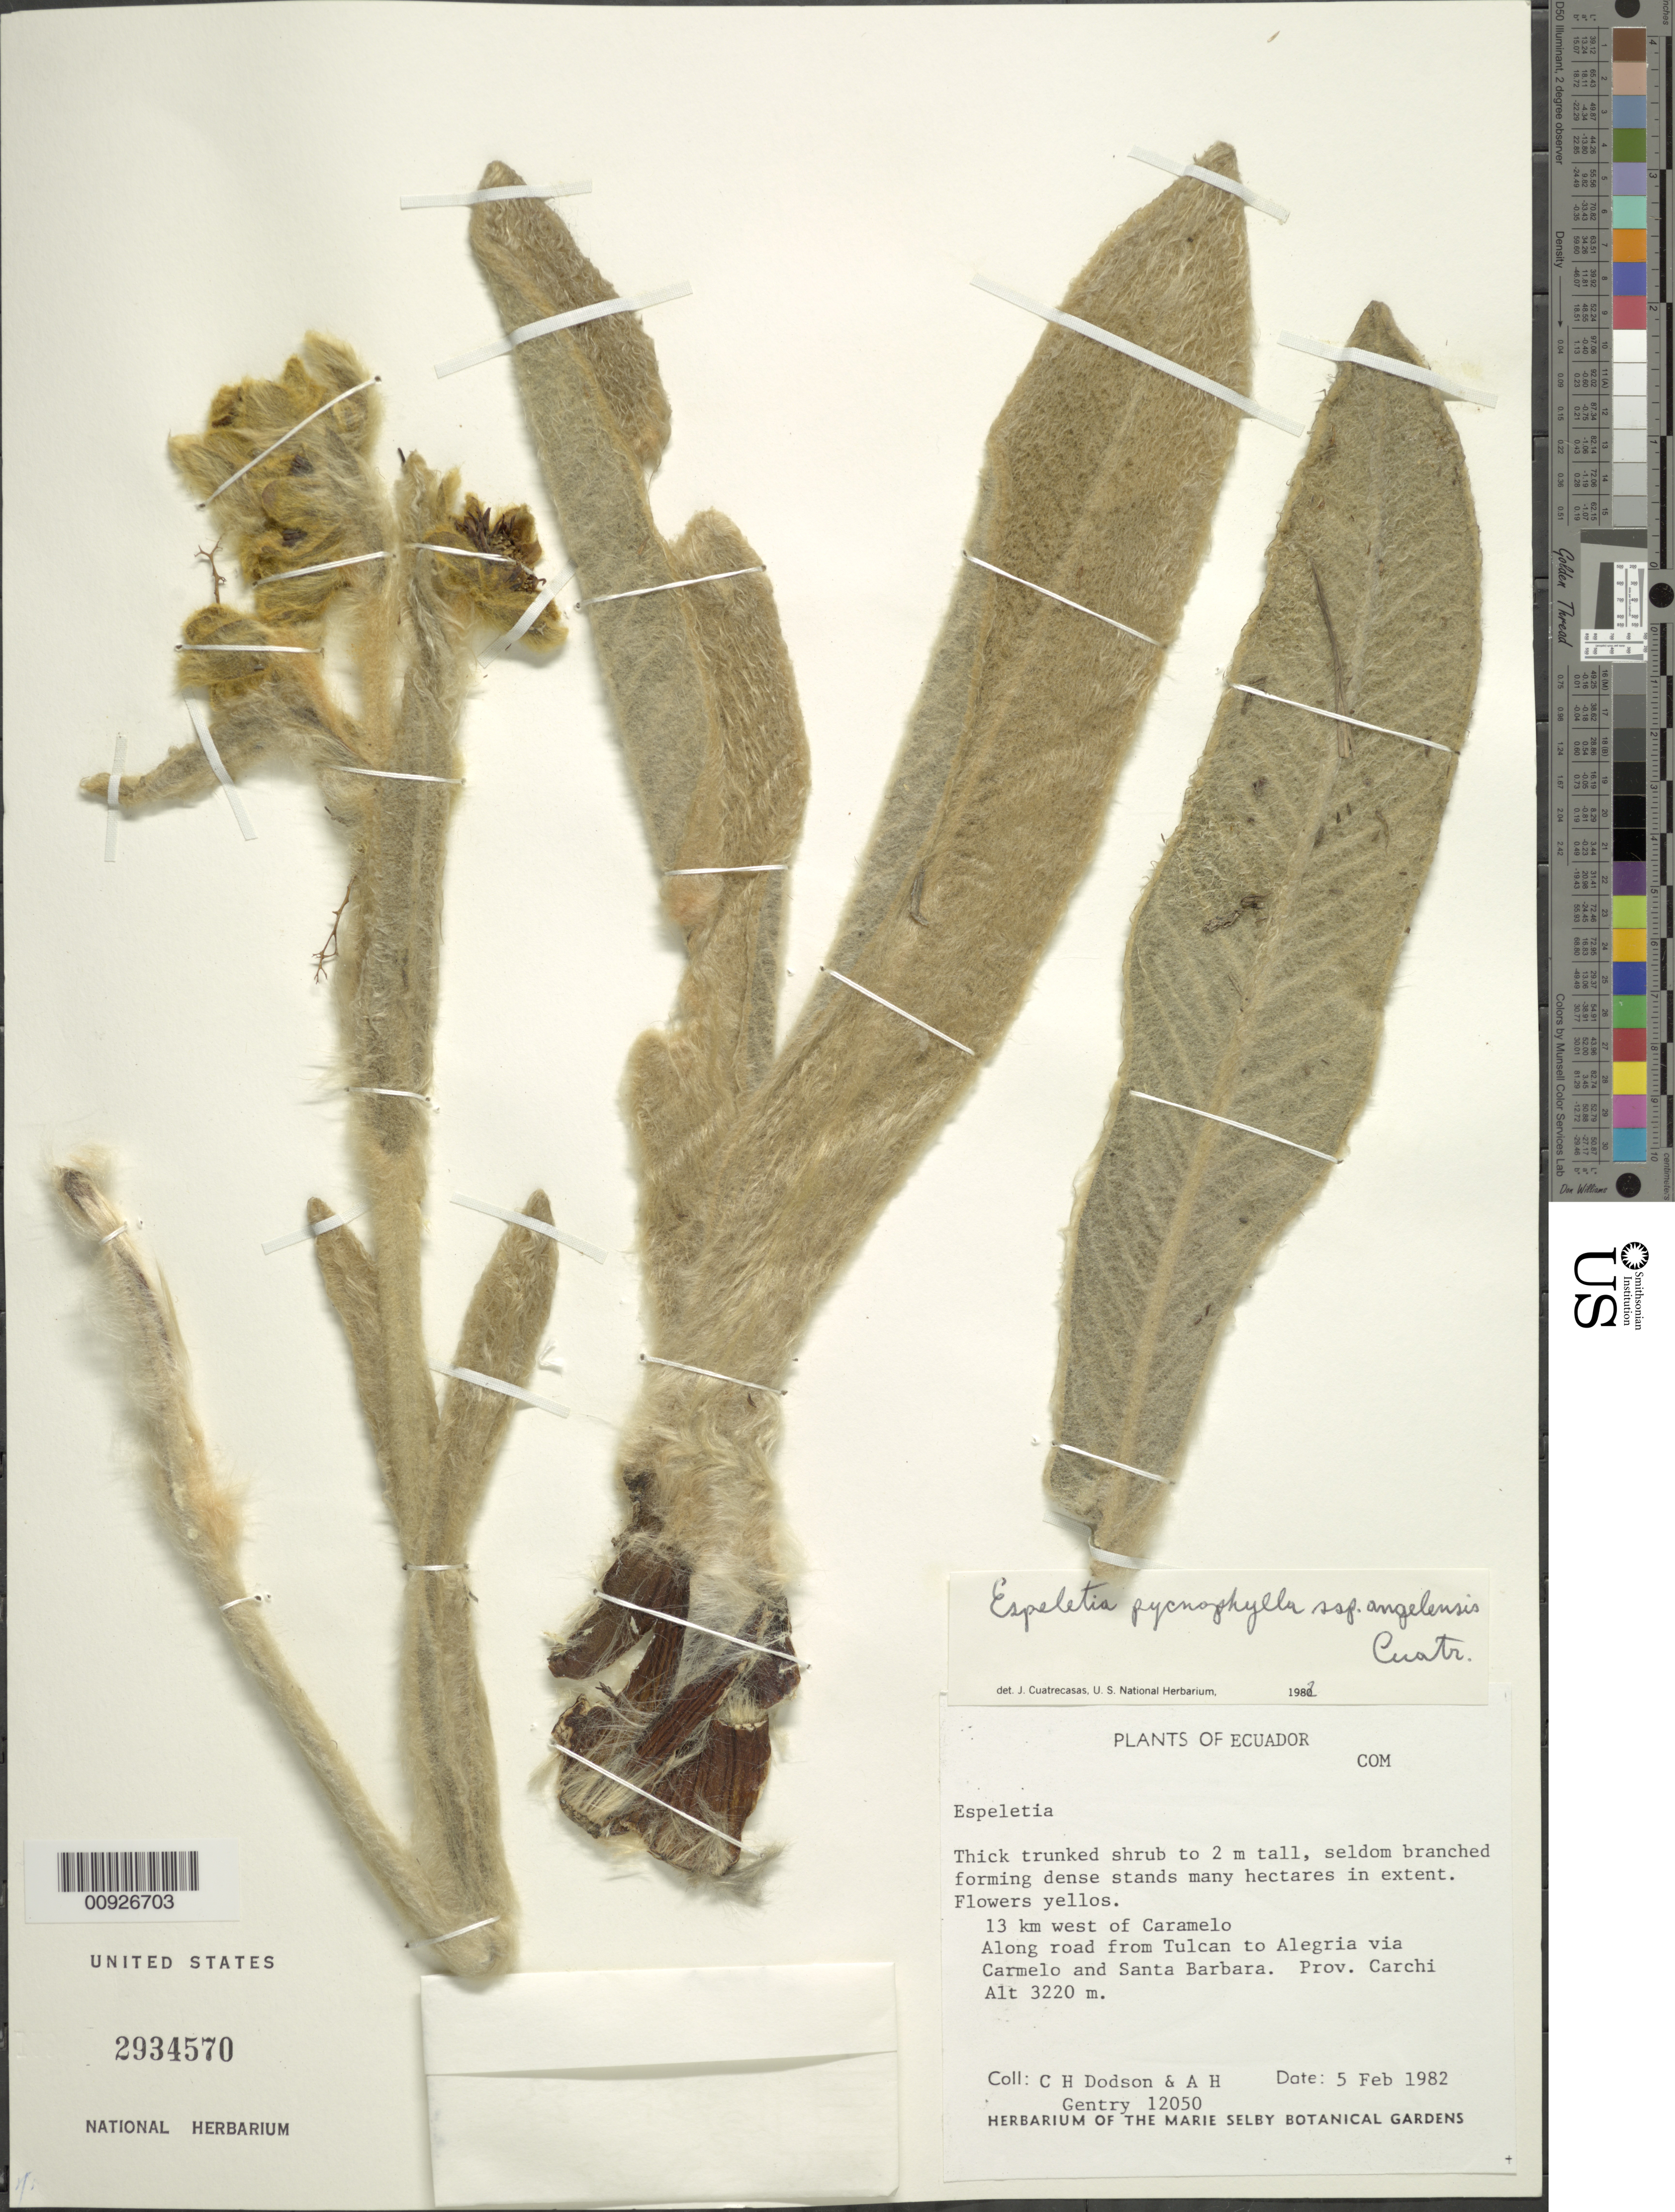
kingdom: Plantae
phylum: Tracheophyta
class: Magnoliopsida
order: Asterales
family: Asteraceae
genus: Espeletia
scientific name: Espeletia pycnophylla subsp. angelensis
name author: Cuatrec.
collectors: C. H. Dodson & A. H. Gentry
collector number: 12050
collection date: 1982-02-05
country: Ecuador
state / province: Carchi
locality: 13 km W of Carmelo, along road from Tulcán to Alegría, vía carmelo and Santa Bárbara.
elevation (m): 3220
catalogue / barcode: US 2934570